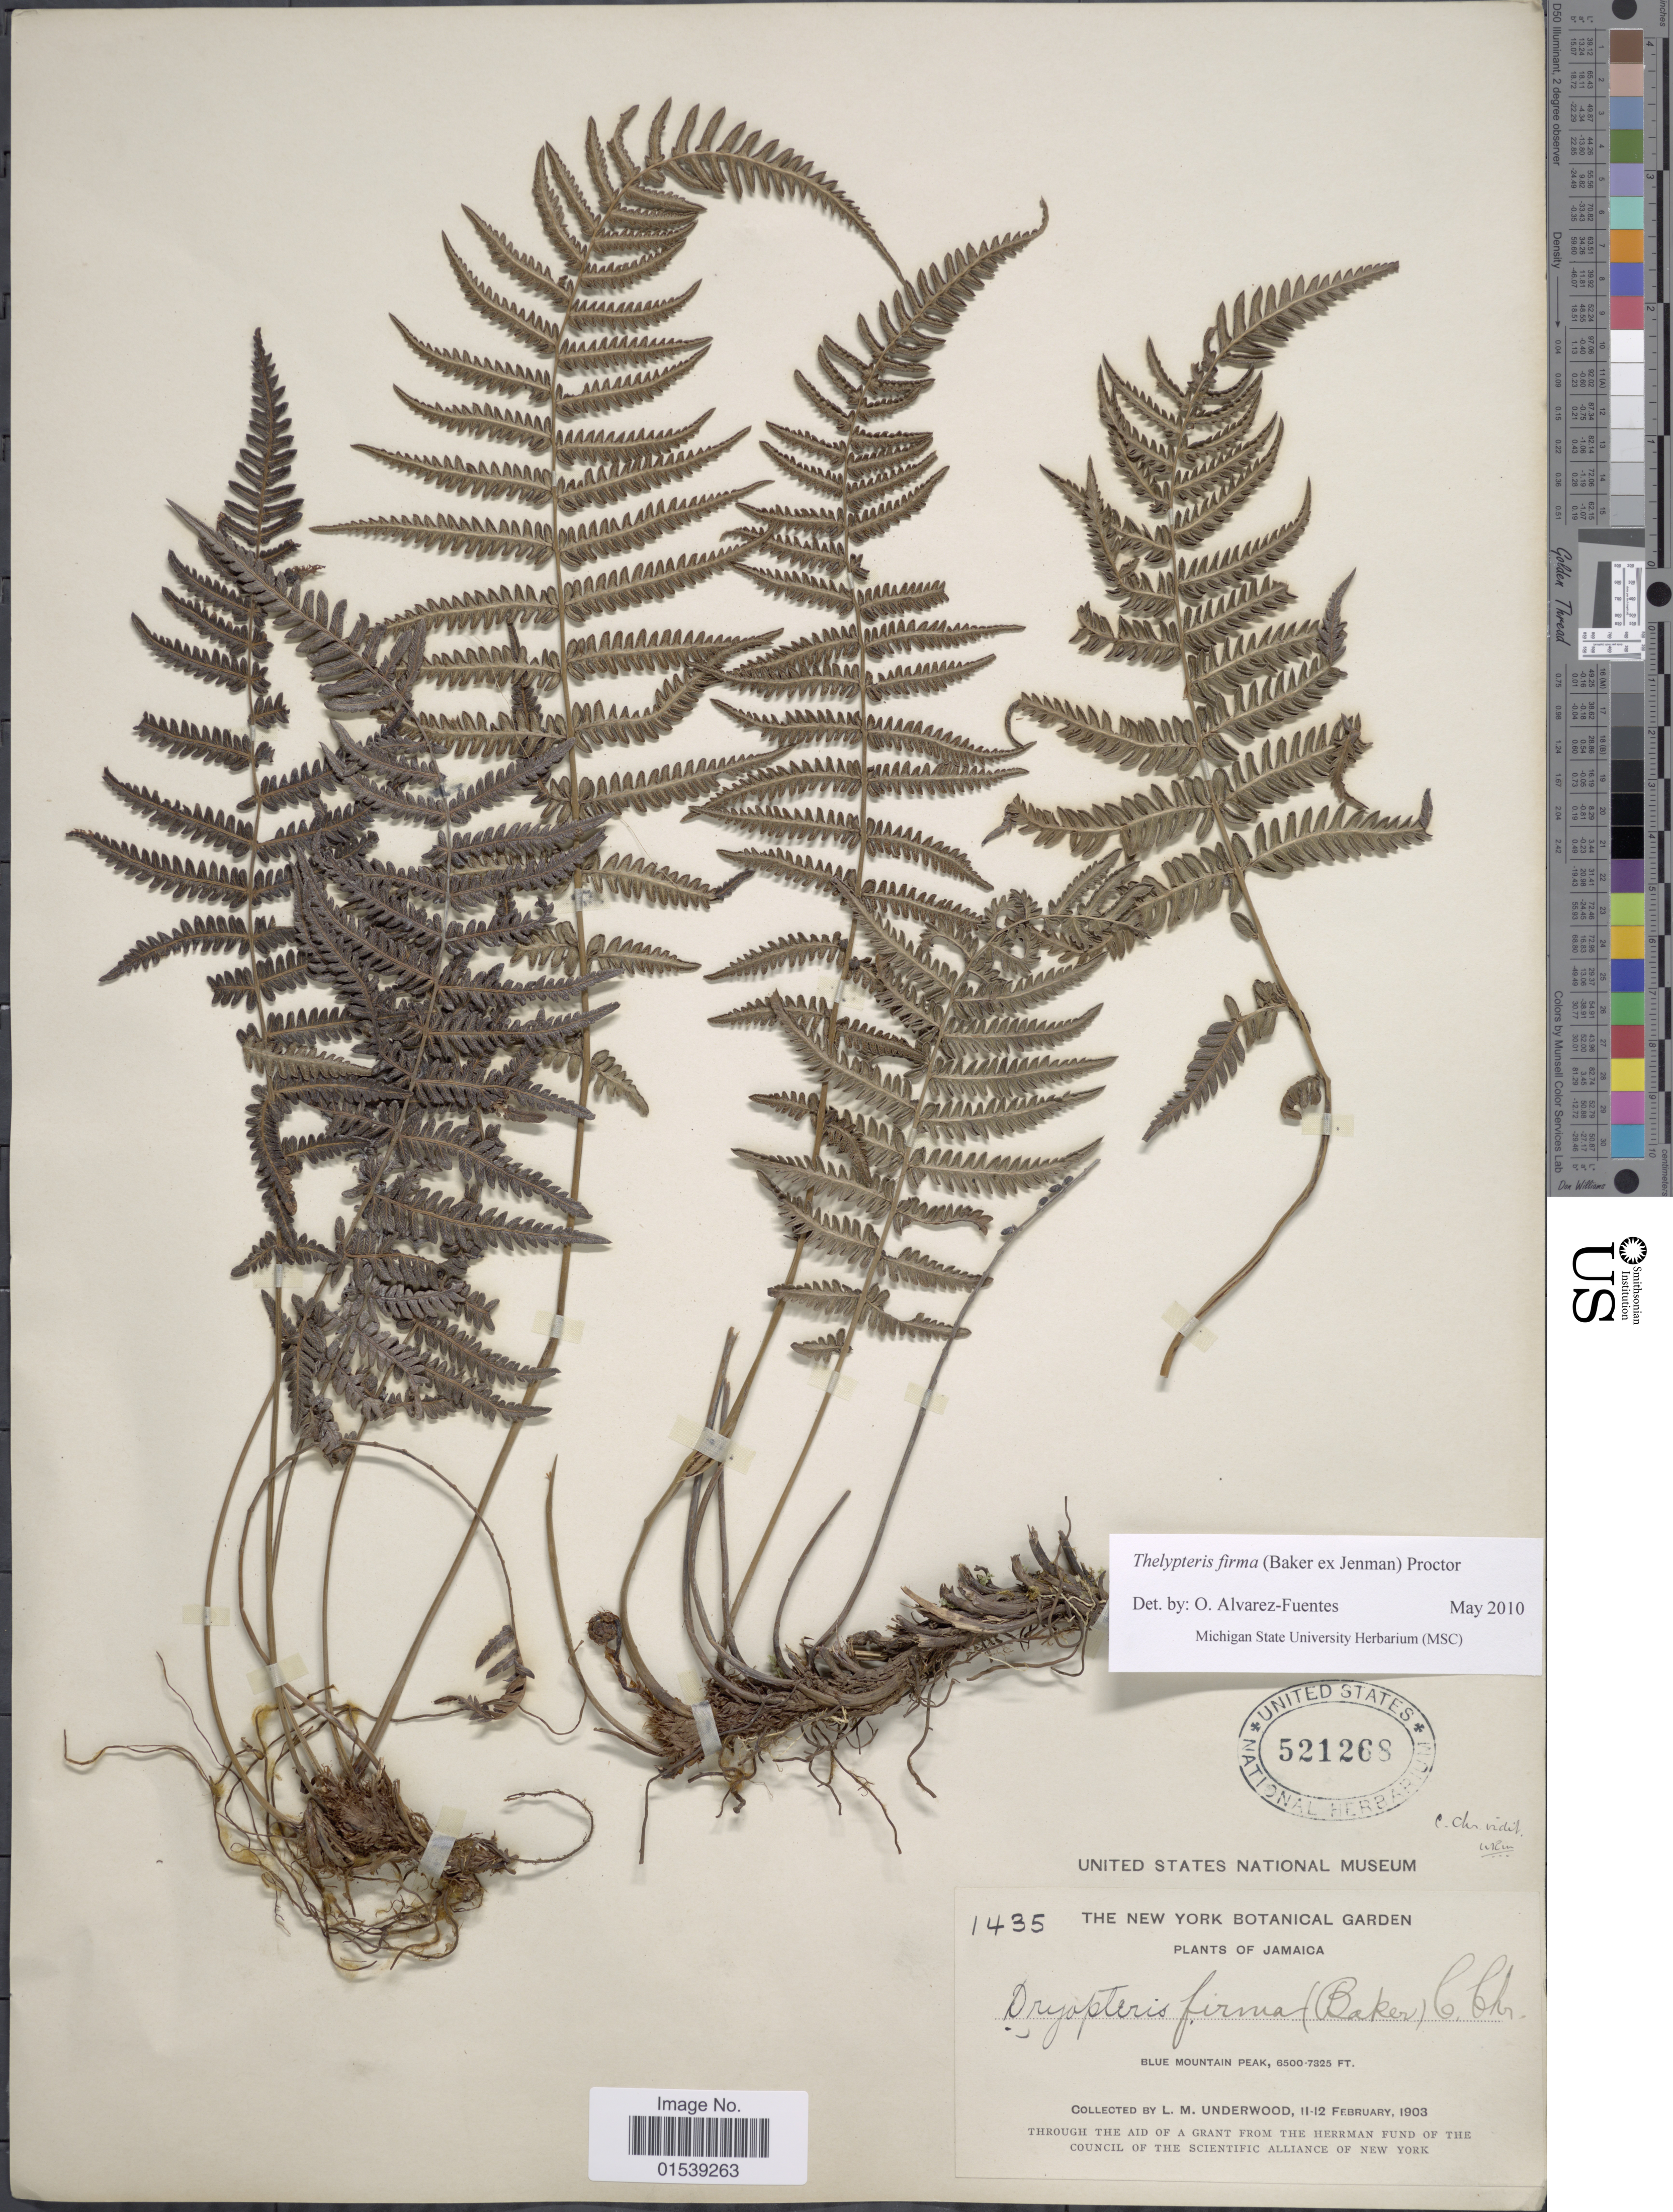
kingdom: Plantae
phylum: Tracheophyta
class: Polypodiopsida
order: Polypodiales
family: Thelypteridaceae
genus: Amauropelta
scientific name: Amauropelta firma (Baker) comb. nov., ined. 2015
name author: (Baker)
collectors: L. M. Underwood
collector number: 1435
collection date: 1903-02-11/1903-02-12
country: Jamaica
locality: Blue Mountain Peak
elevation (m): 1981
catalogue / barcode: US 521268